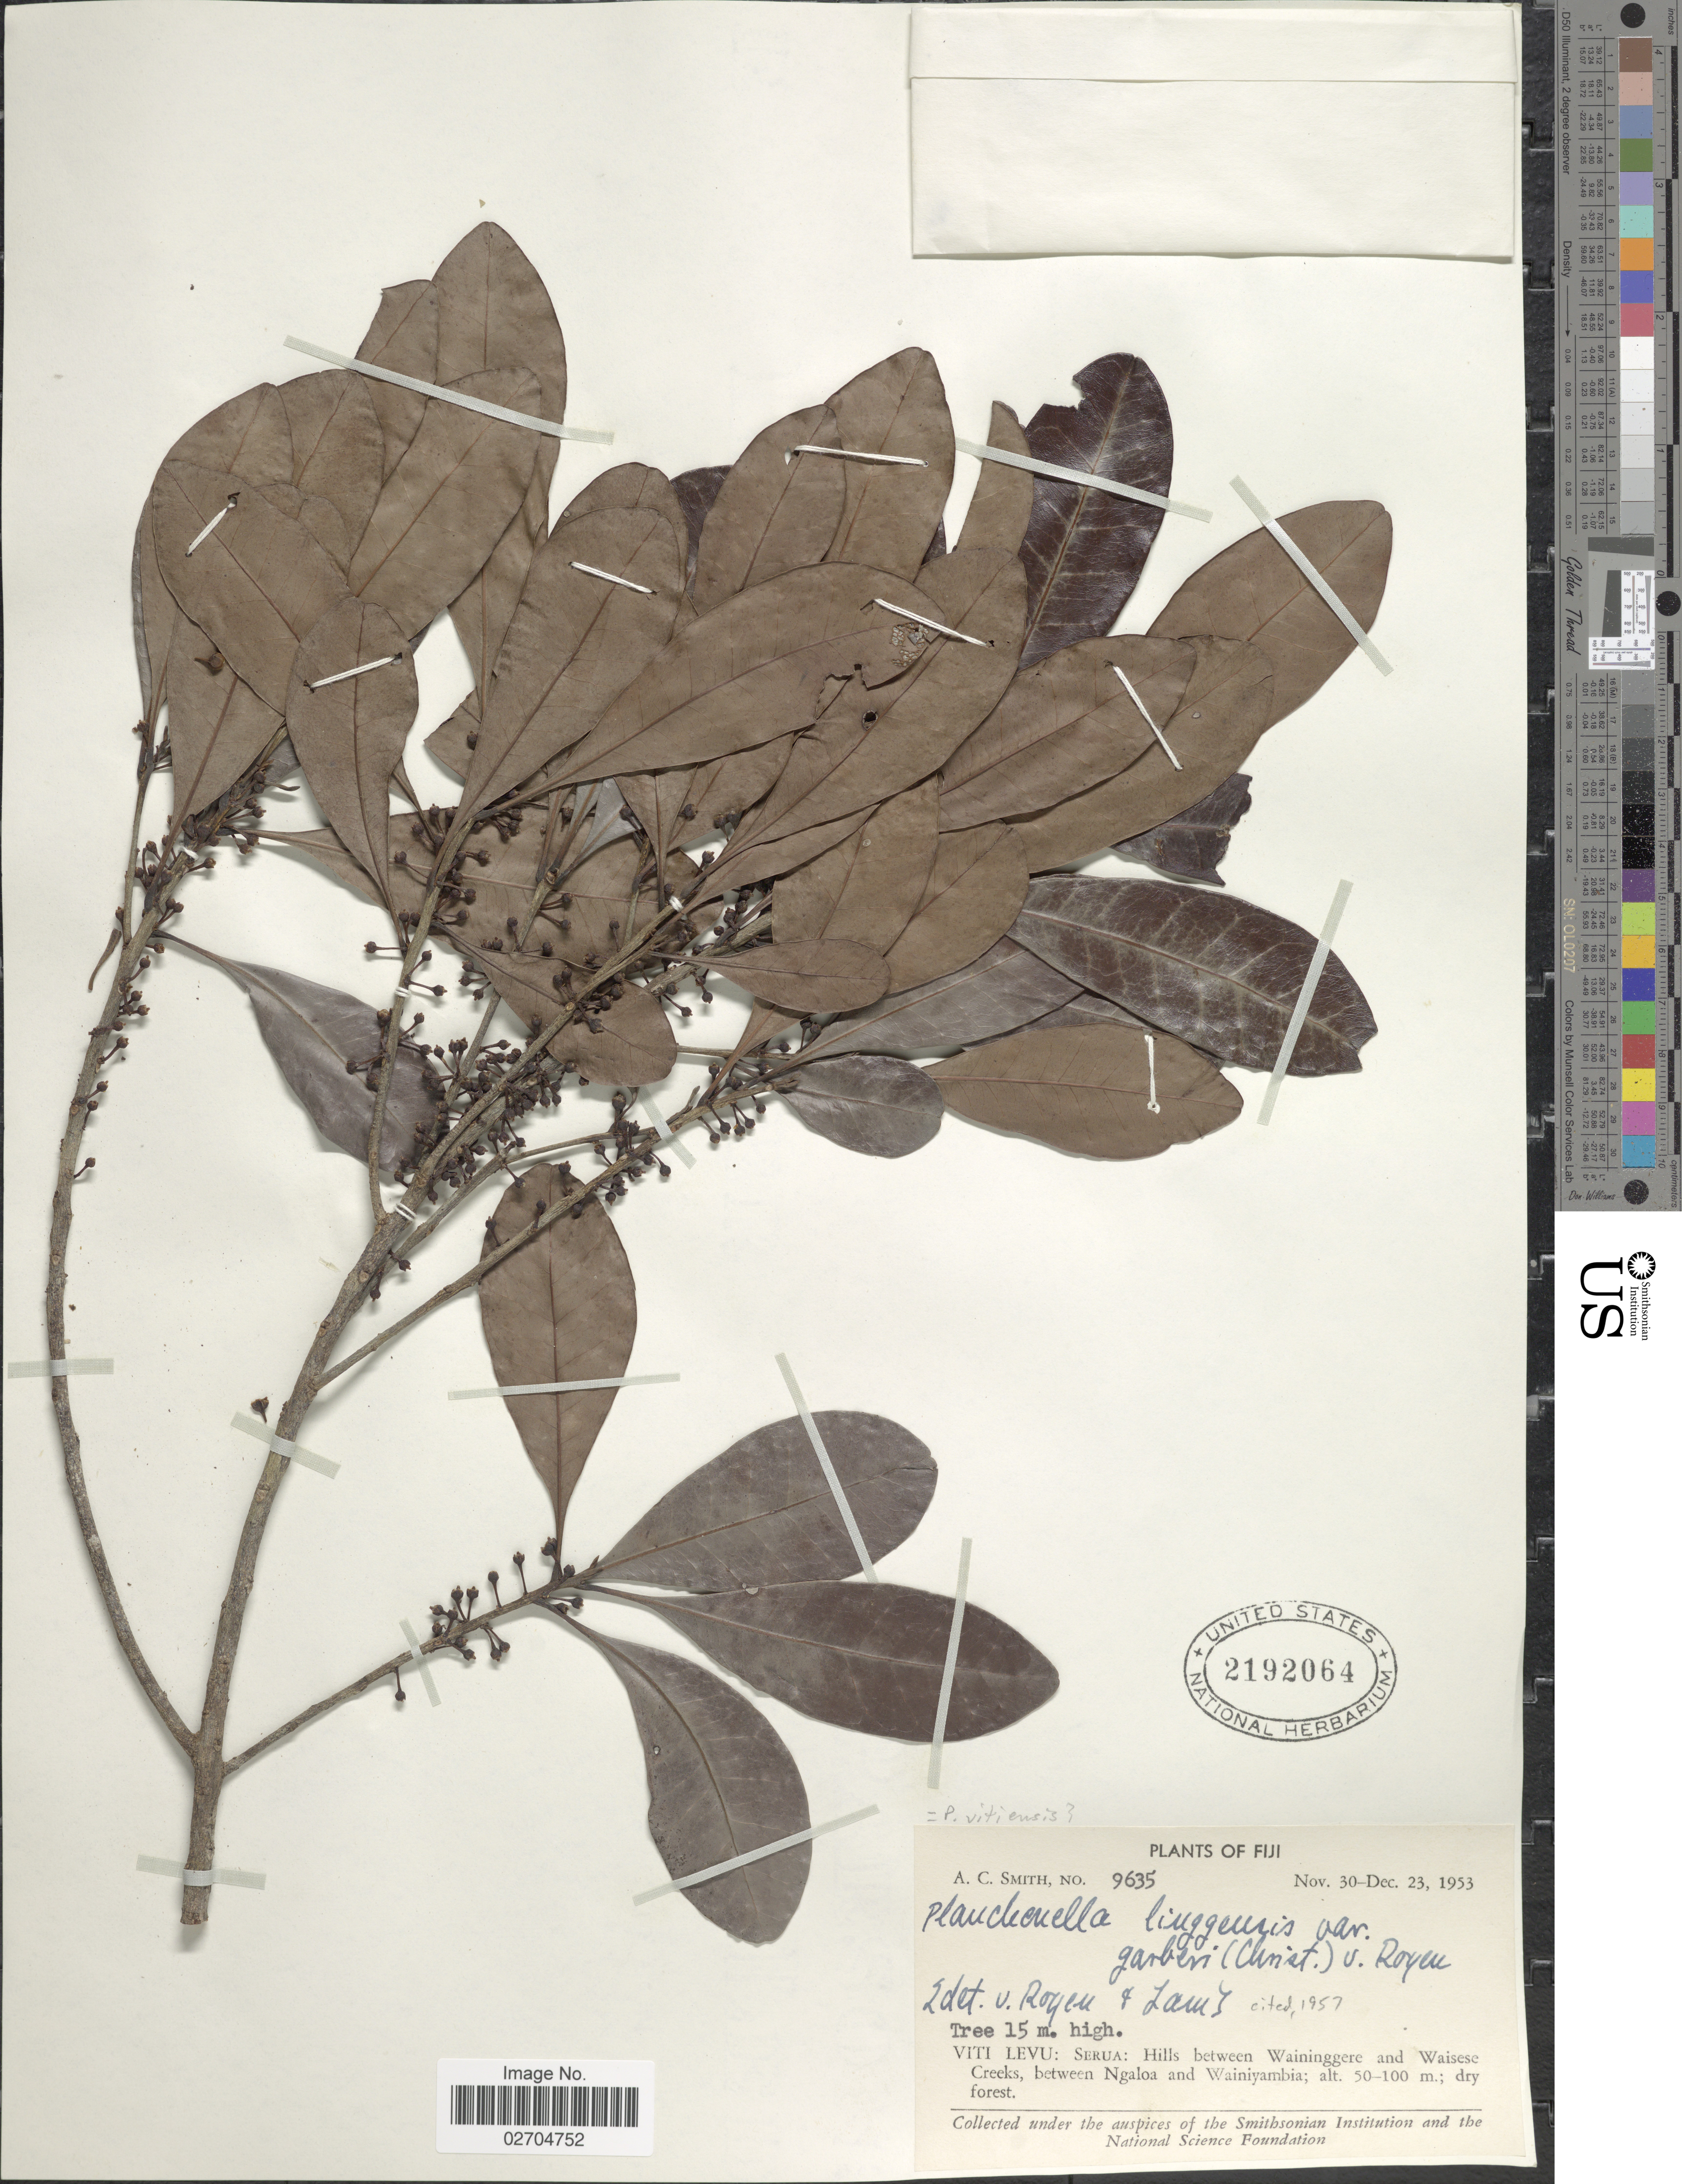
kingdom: Plantae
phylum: Tracheophyta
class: Magnoliopsida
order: Ericales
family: Sapotaceae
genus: Planchonella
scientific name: Planchonella vitiensis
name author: Gillespie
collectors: A. C. Smith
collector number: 9635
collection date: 1953-11-30/1953-12-23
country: Fiji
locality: Viti Levu: Serua: hills between Waininggere and Waisese Creeks, between Ngaloa and Wainiyambia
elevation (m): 50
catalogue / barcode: US 2192064